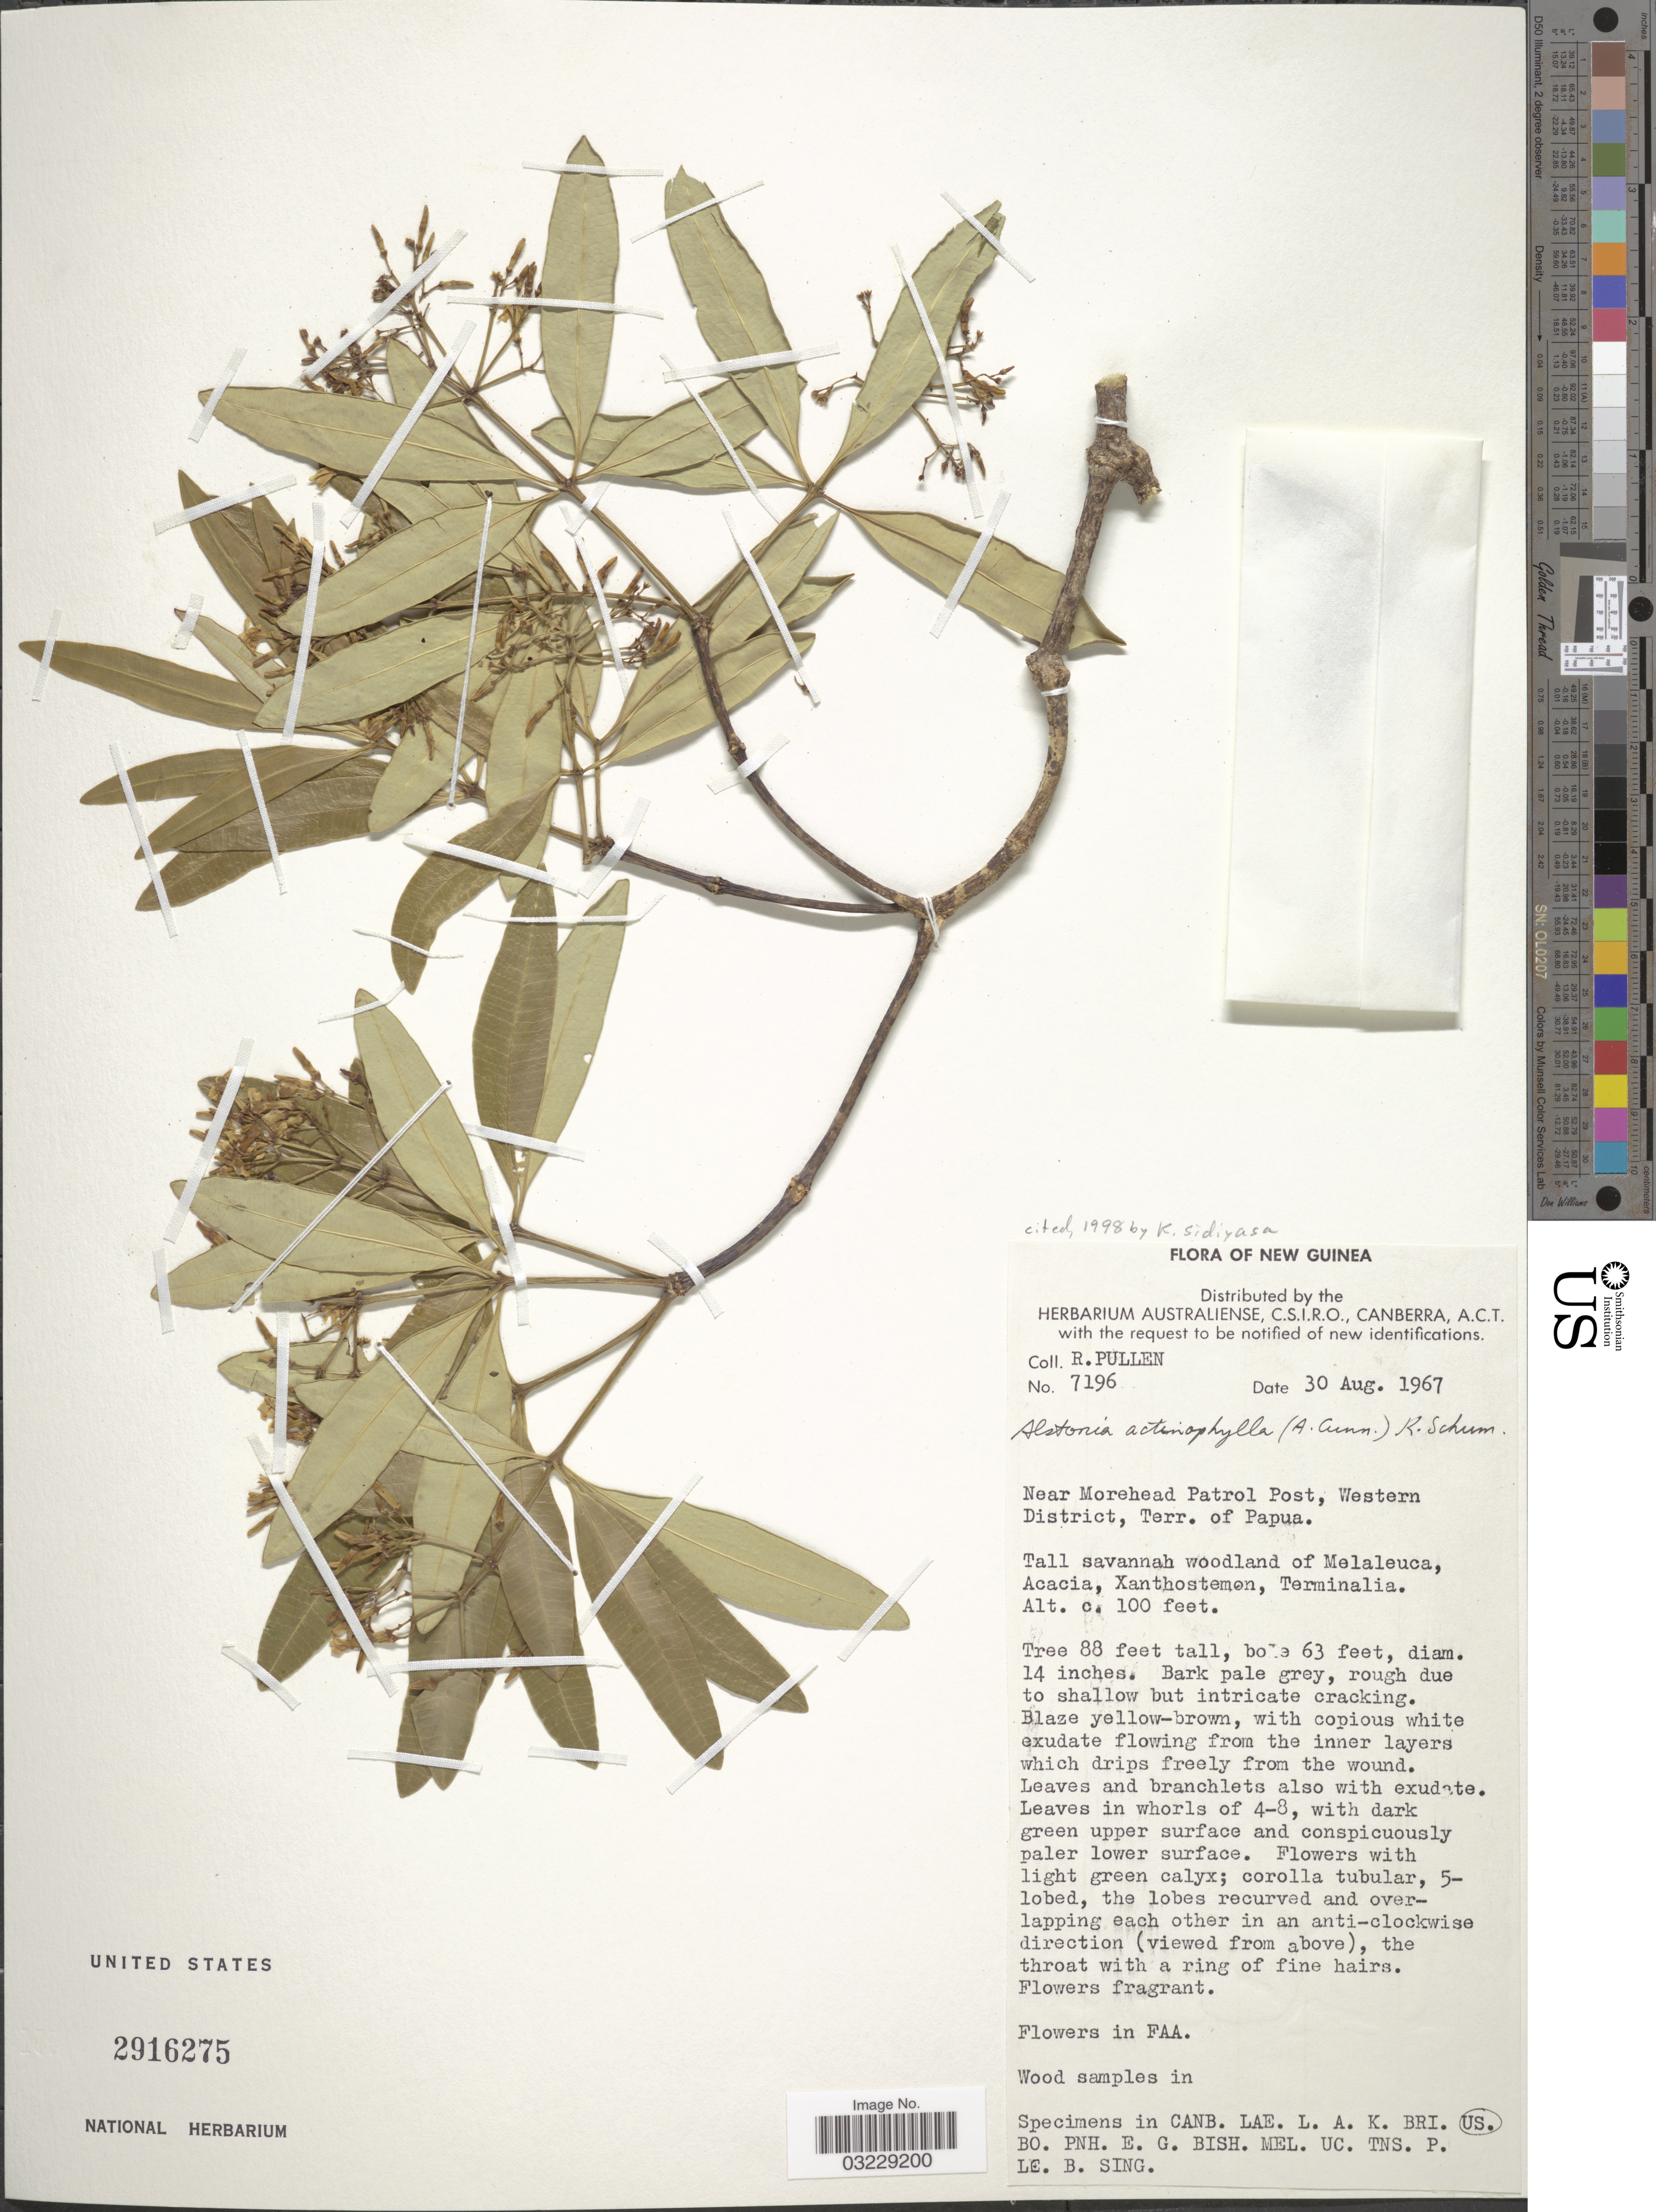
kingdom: Plantae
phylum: Tracheophyta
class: Magnoliopsida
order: Gentianales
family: Apocynaceae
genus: Alstonia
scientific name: Alstonia actinophylla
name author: (A. Cunn.) K. Schum.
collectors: R. Pullen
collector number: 7196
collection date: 1967-08-30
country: Papua New Guinea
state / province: Manus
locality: New Guinea. Near Morehead Patrol Post, Western District, Terr. of Papua.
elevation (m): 30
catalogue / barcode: US 2916275